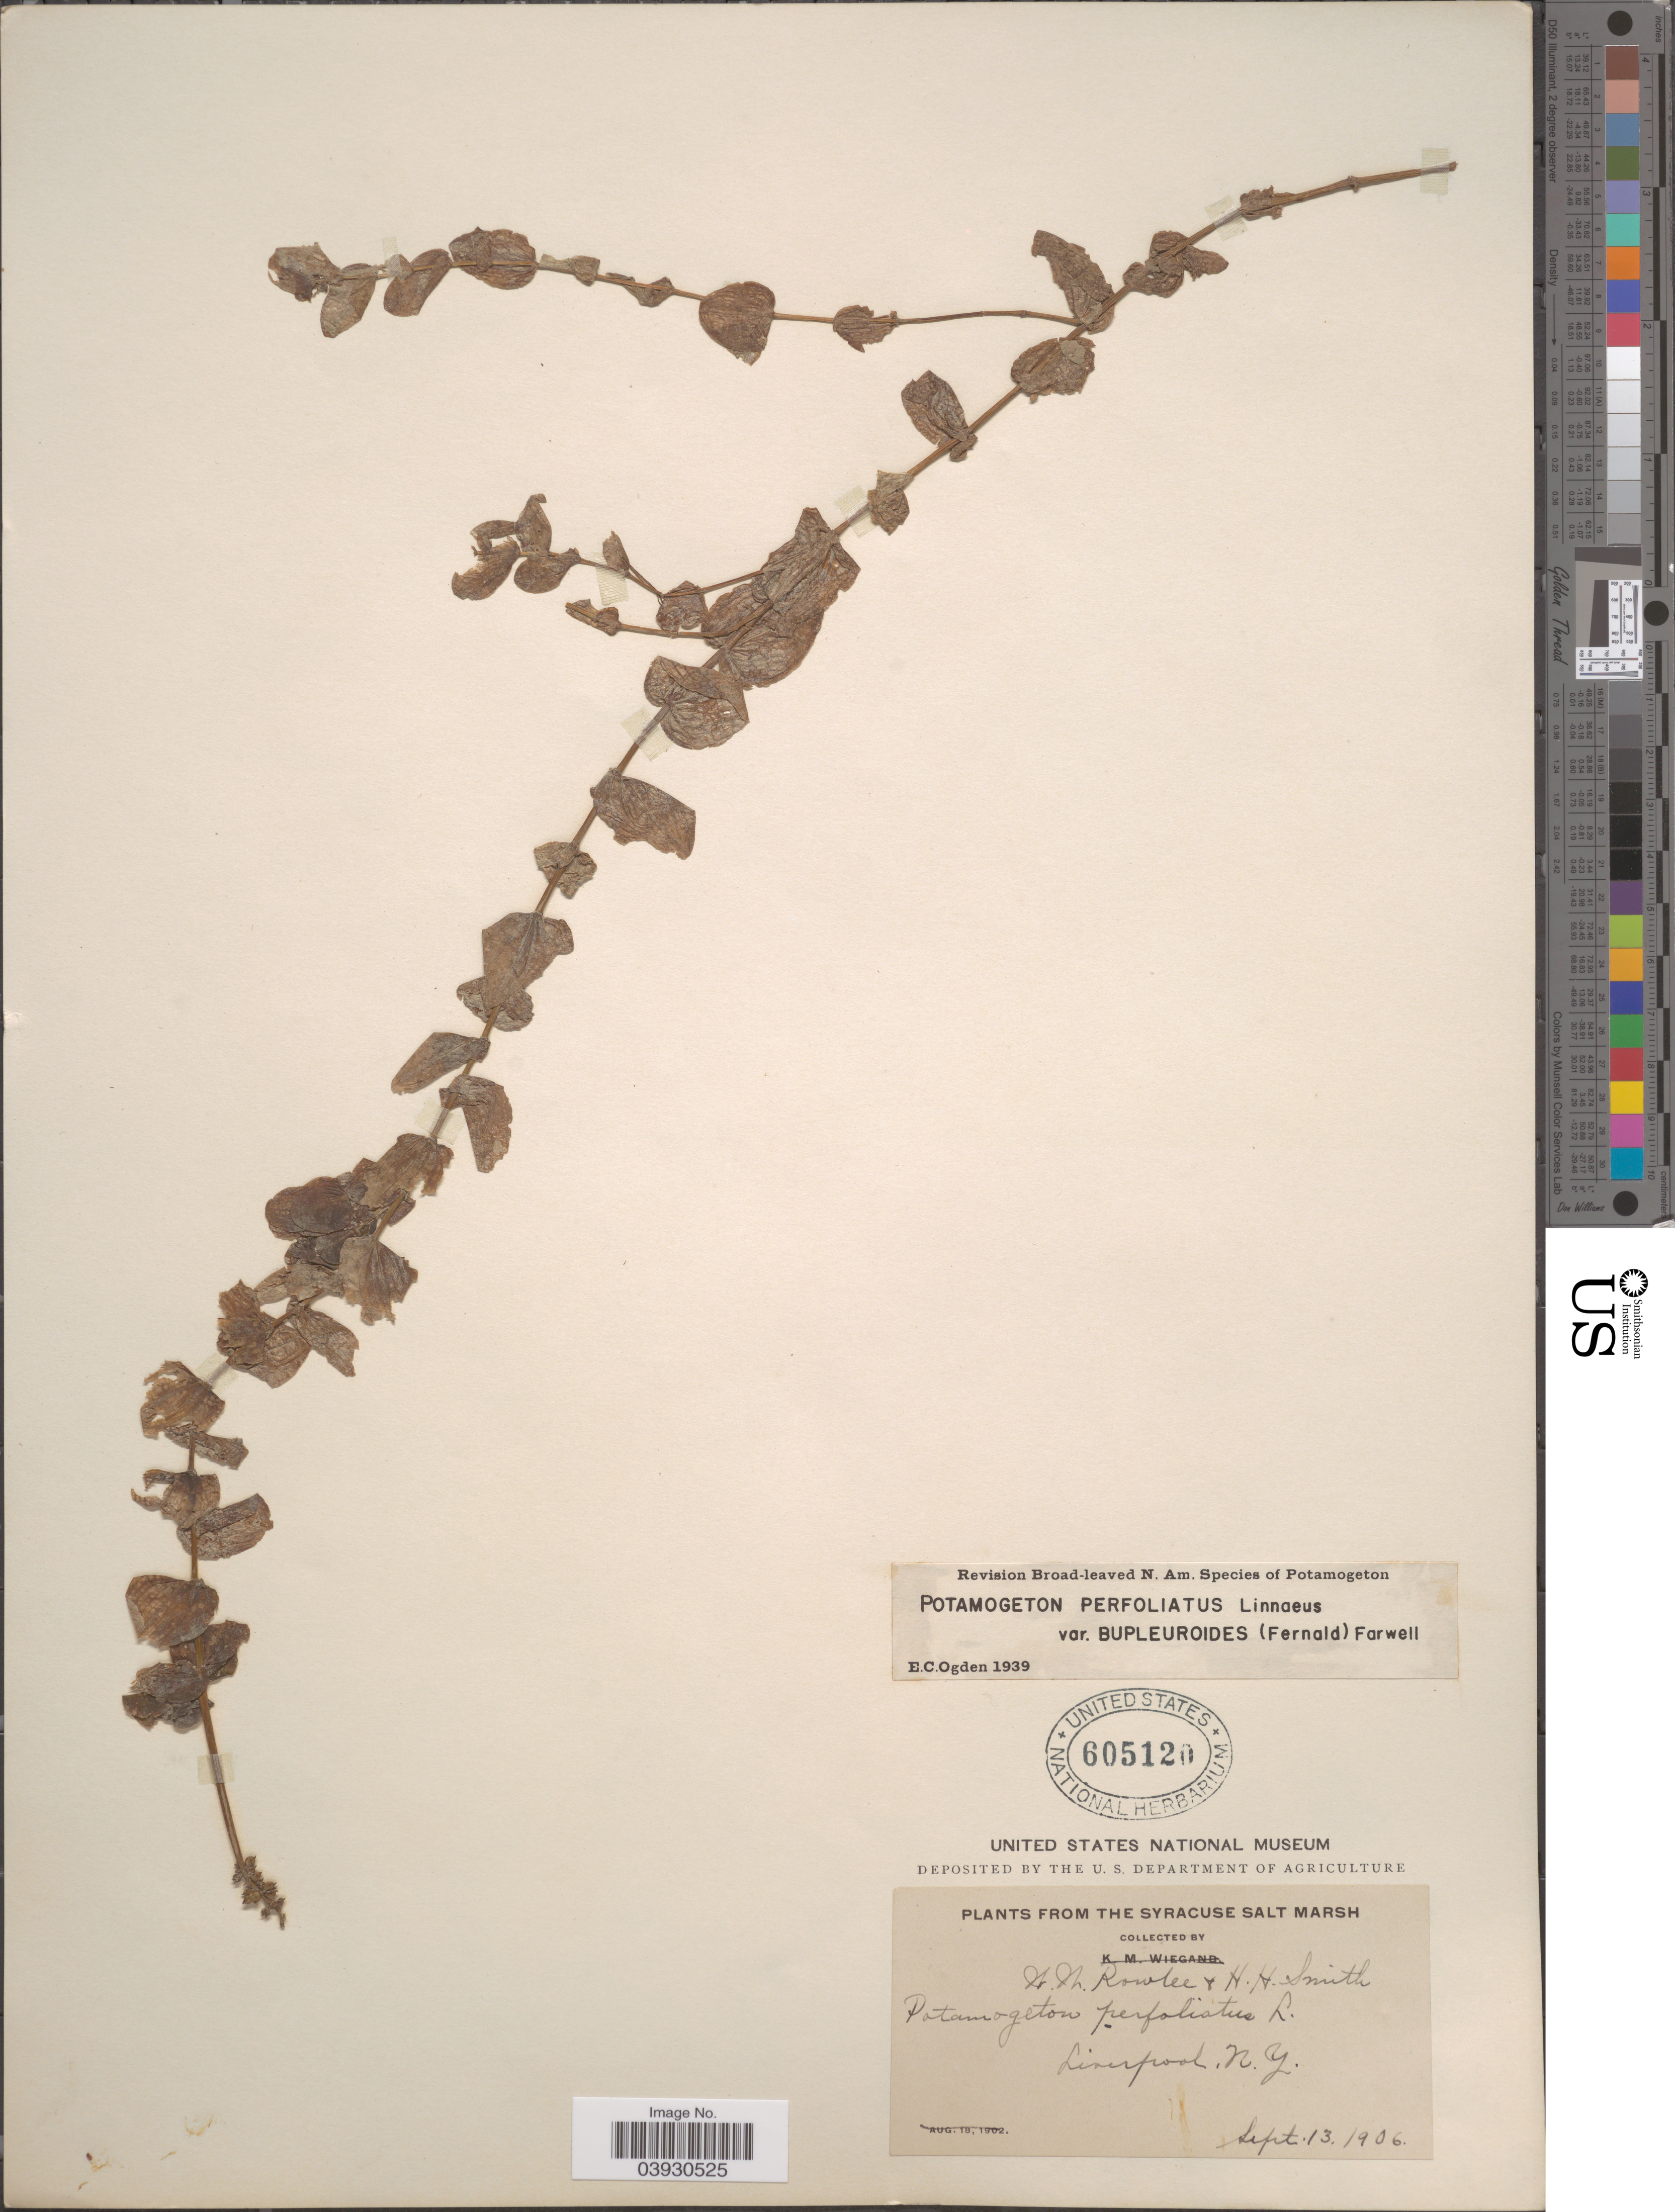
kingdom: Plantae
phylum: Tracheophyta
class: Liliopsida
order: Alismatales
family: Potamogetonaceae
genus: Potamogeton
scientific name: Potamogeton perfoliatus var. bupleuroides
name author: (Fernald) Farw.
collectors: N. N. Rowlee & H. Smith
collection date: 1906-09-13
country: United States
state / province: New York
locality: Syracuse Salt Marsh. Liverpool.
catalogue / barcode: US 605120